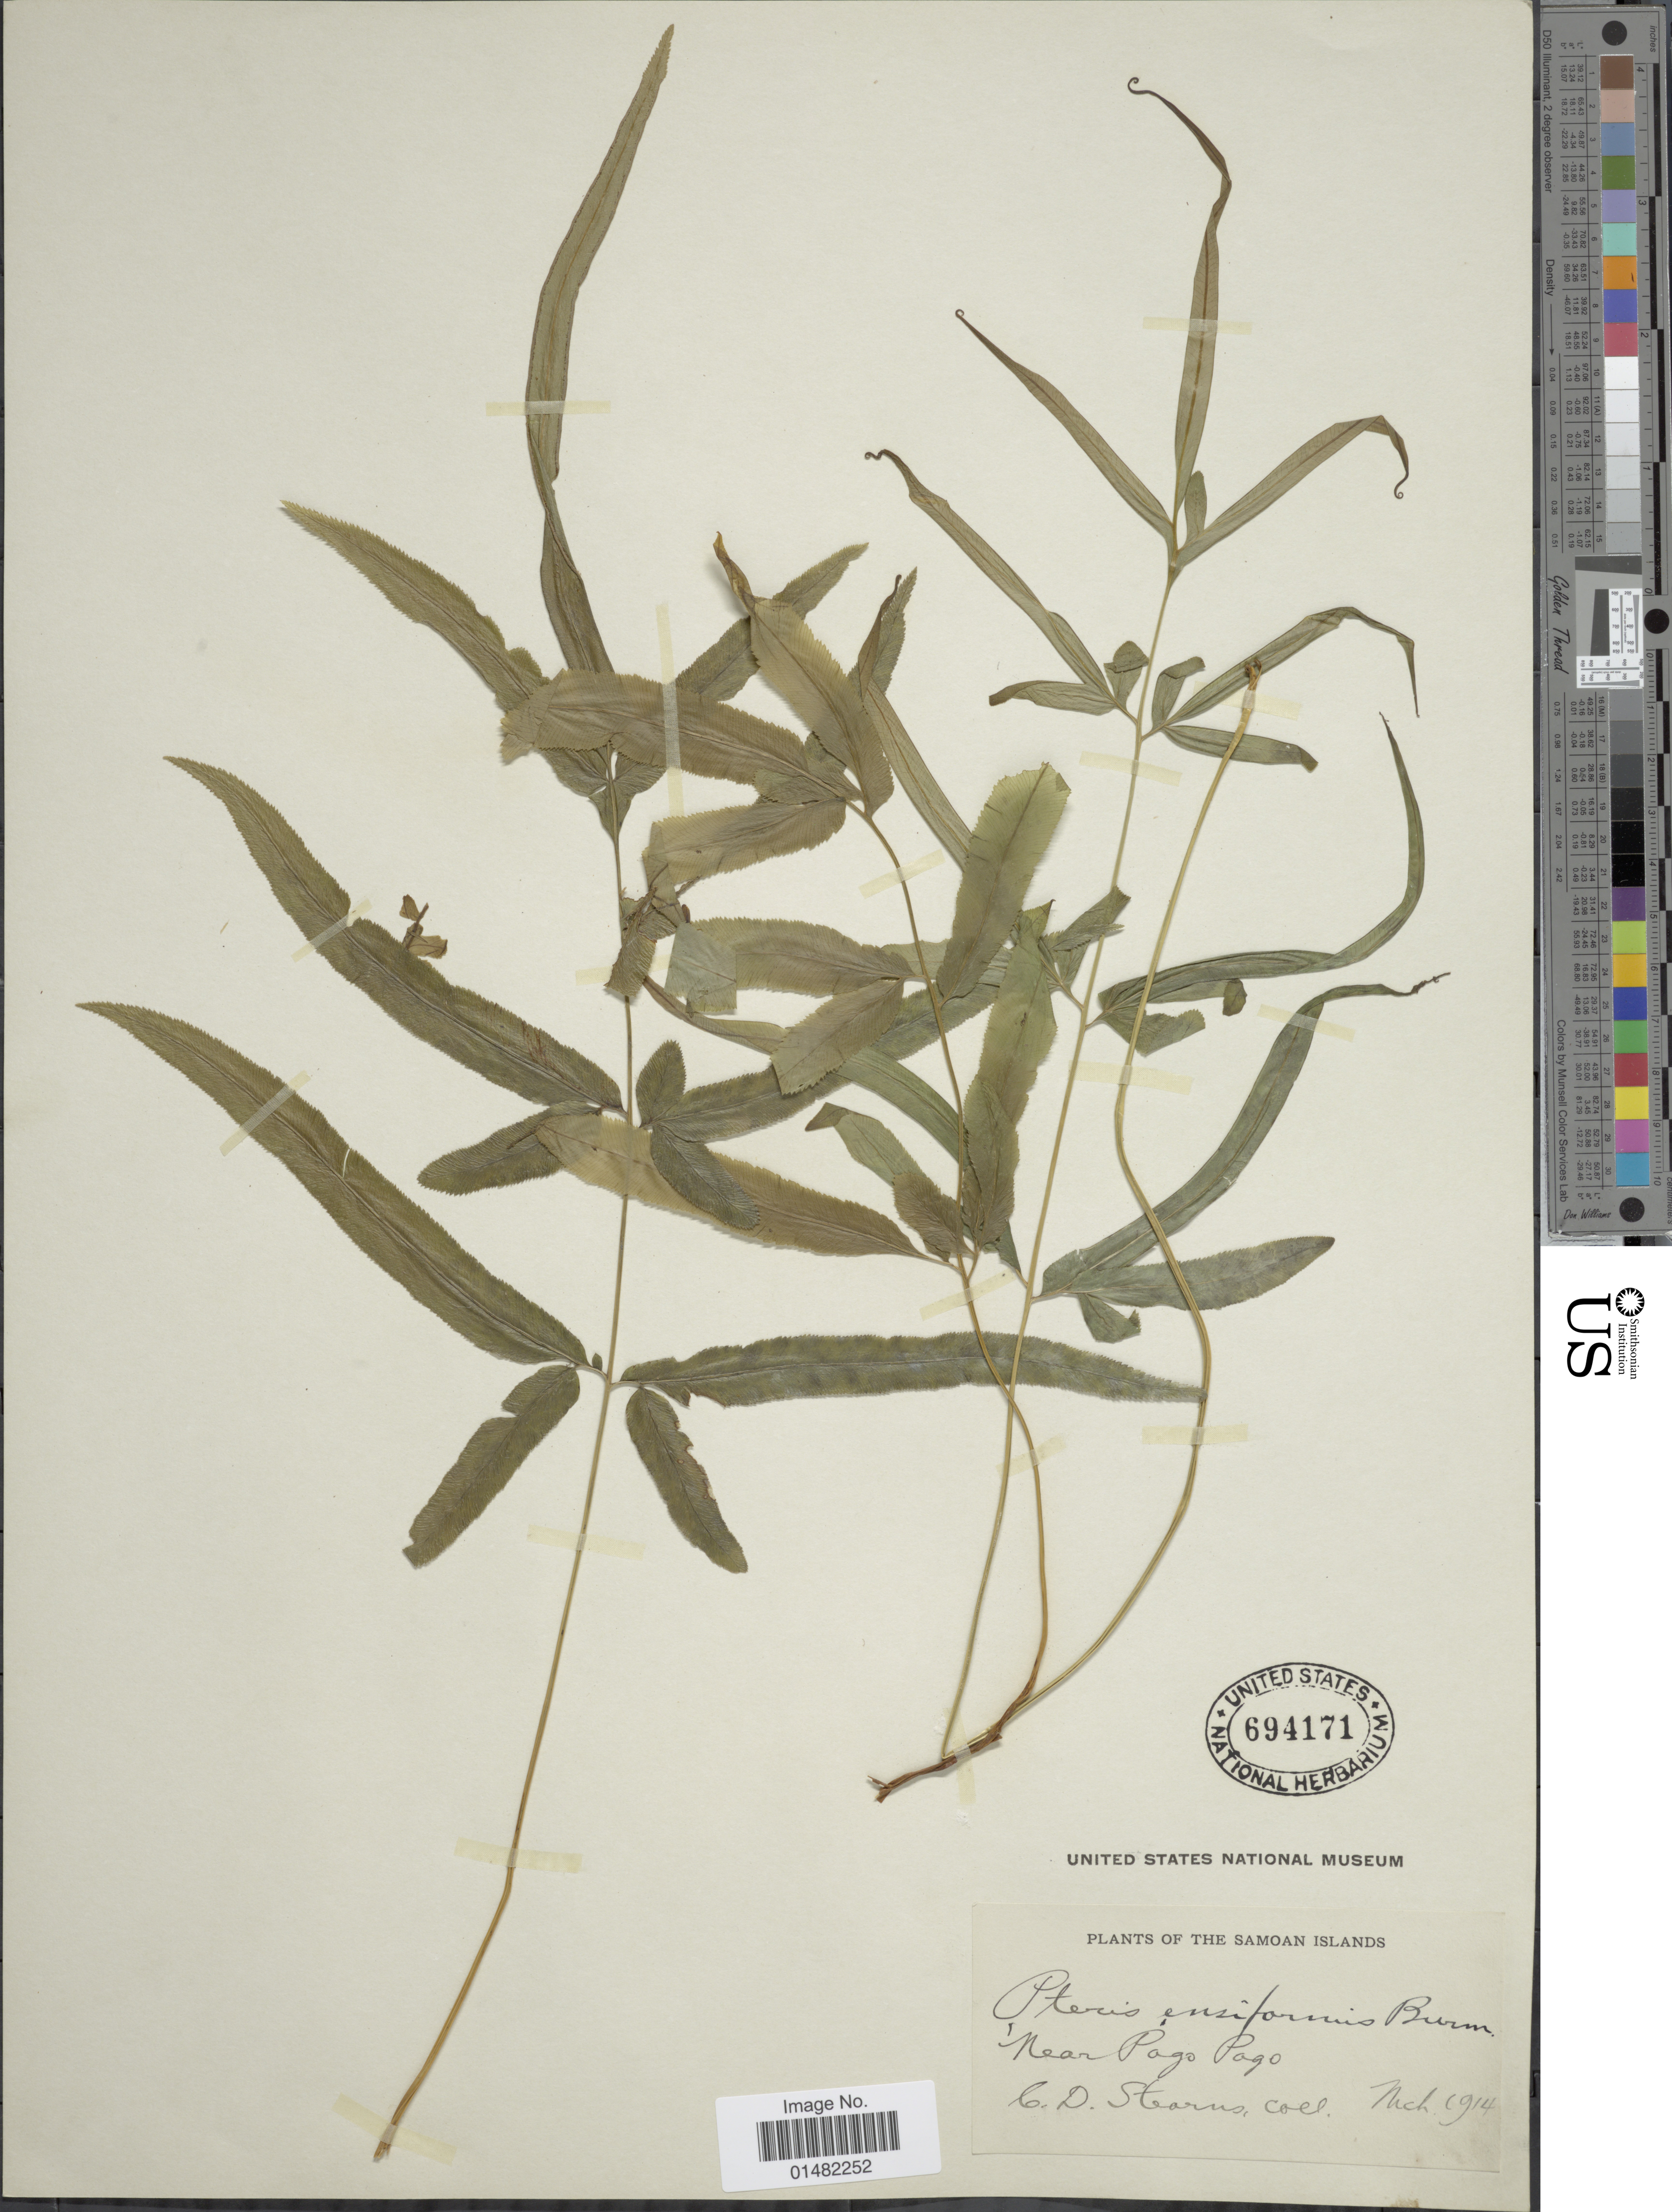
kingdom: Plantae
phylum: Tracheophyta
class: Polypodiopsida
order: Polypodiales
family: Pteridaceae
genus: Pteris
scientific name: Pteris ensiformis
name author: Burm. f.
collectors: C. Stearns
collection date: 1914-03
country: American Samoa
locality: Samoan Islands, Near Pago Pago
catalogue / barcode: US 694171